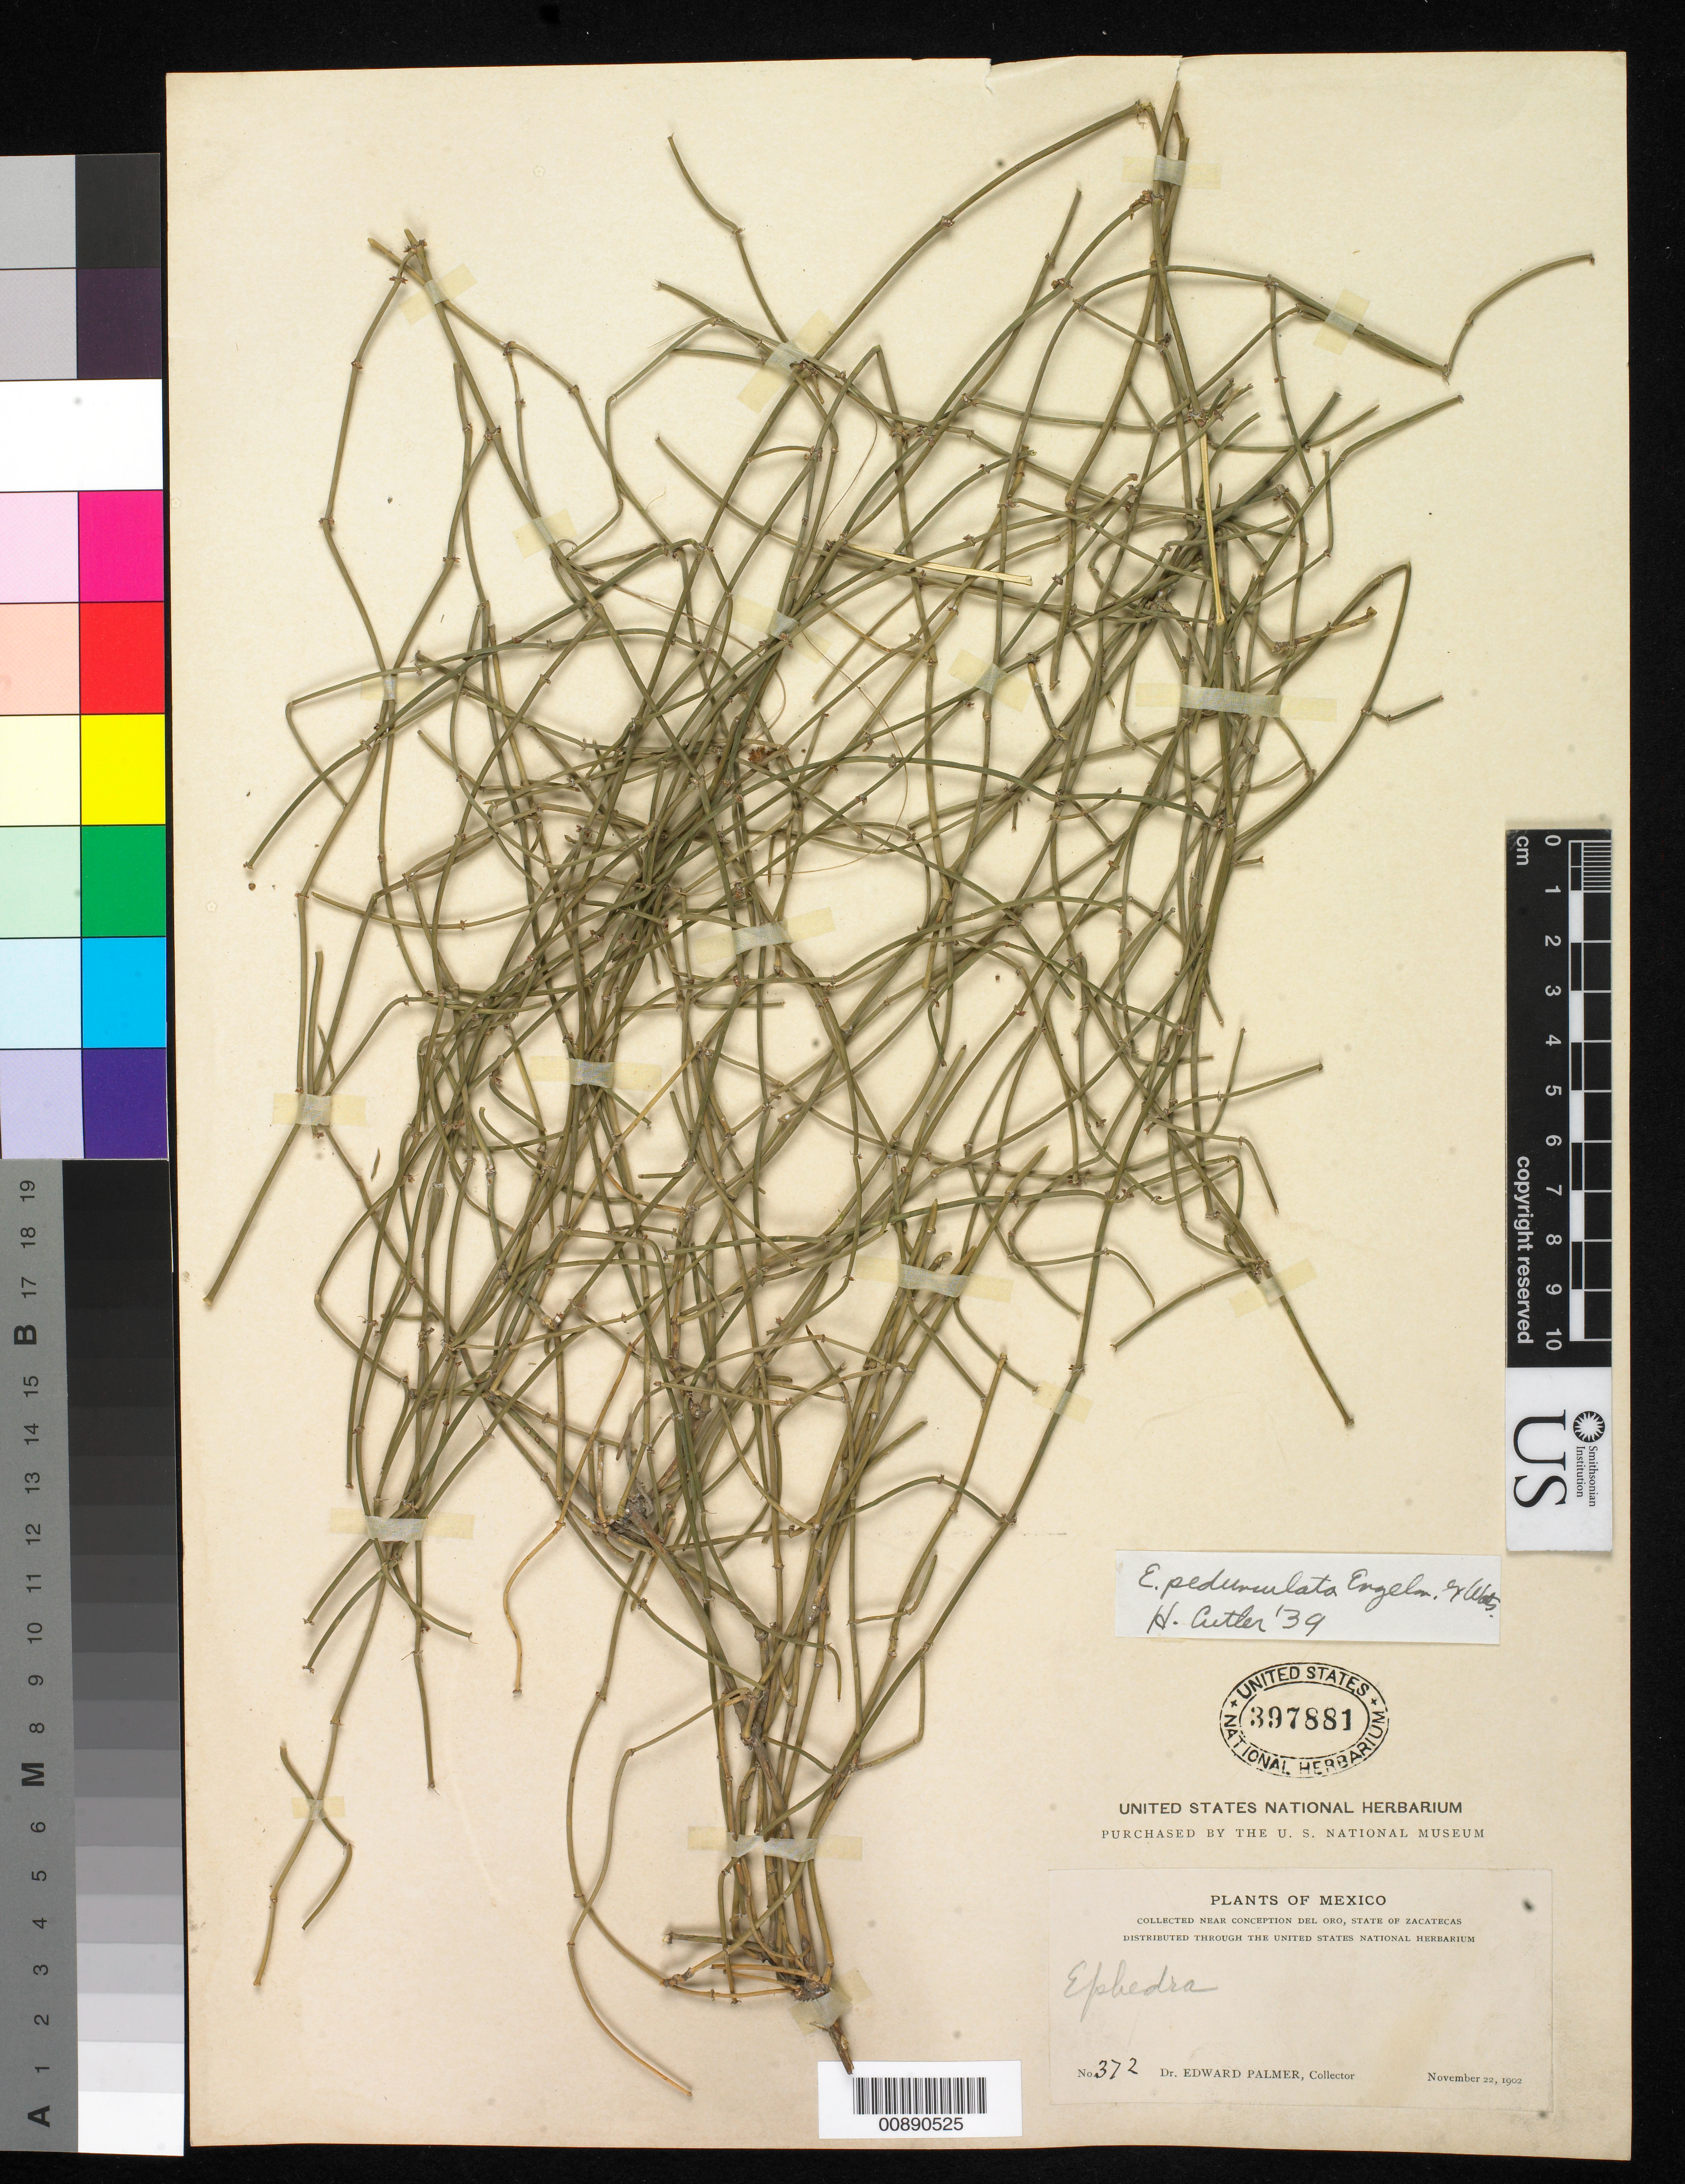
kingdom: Plantae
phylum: Tracheophyta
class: Gnetopsida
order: Ephedrales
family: Ephedraceae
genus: Ephedra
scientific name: Ephedra pedunculata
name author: Engelm. ex S. Watson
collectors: E. Palmer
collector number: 372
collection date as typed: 22 Nov 1902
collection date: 1902-11-22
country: Mexico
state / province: Zacatecas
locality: Near Concepción del Oro, Zacatecas.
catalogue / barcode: US 397881